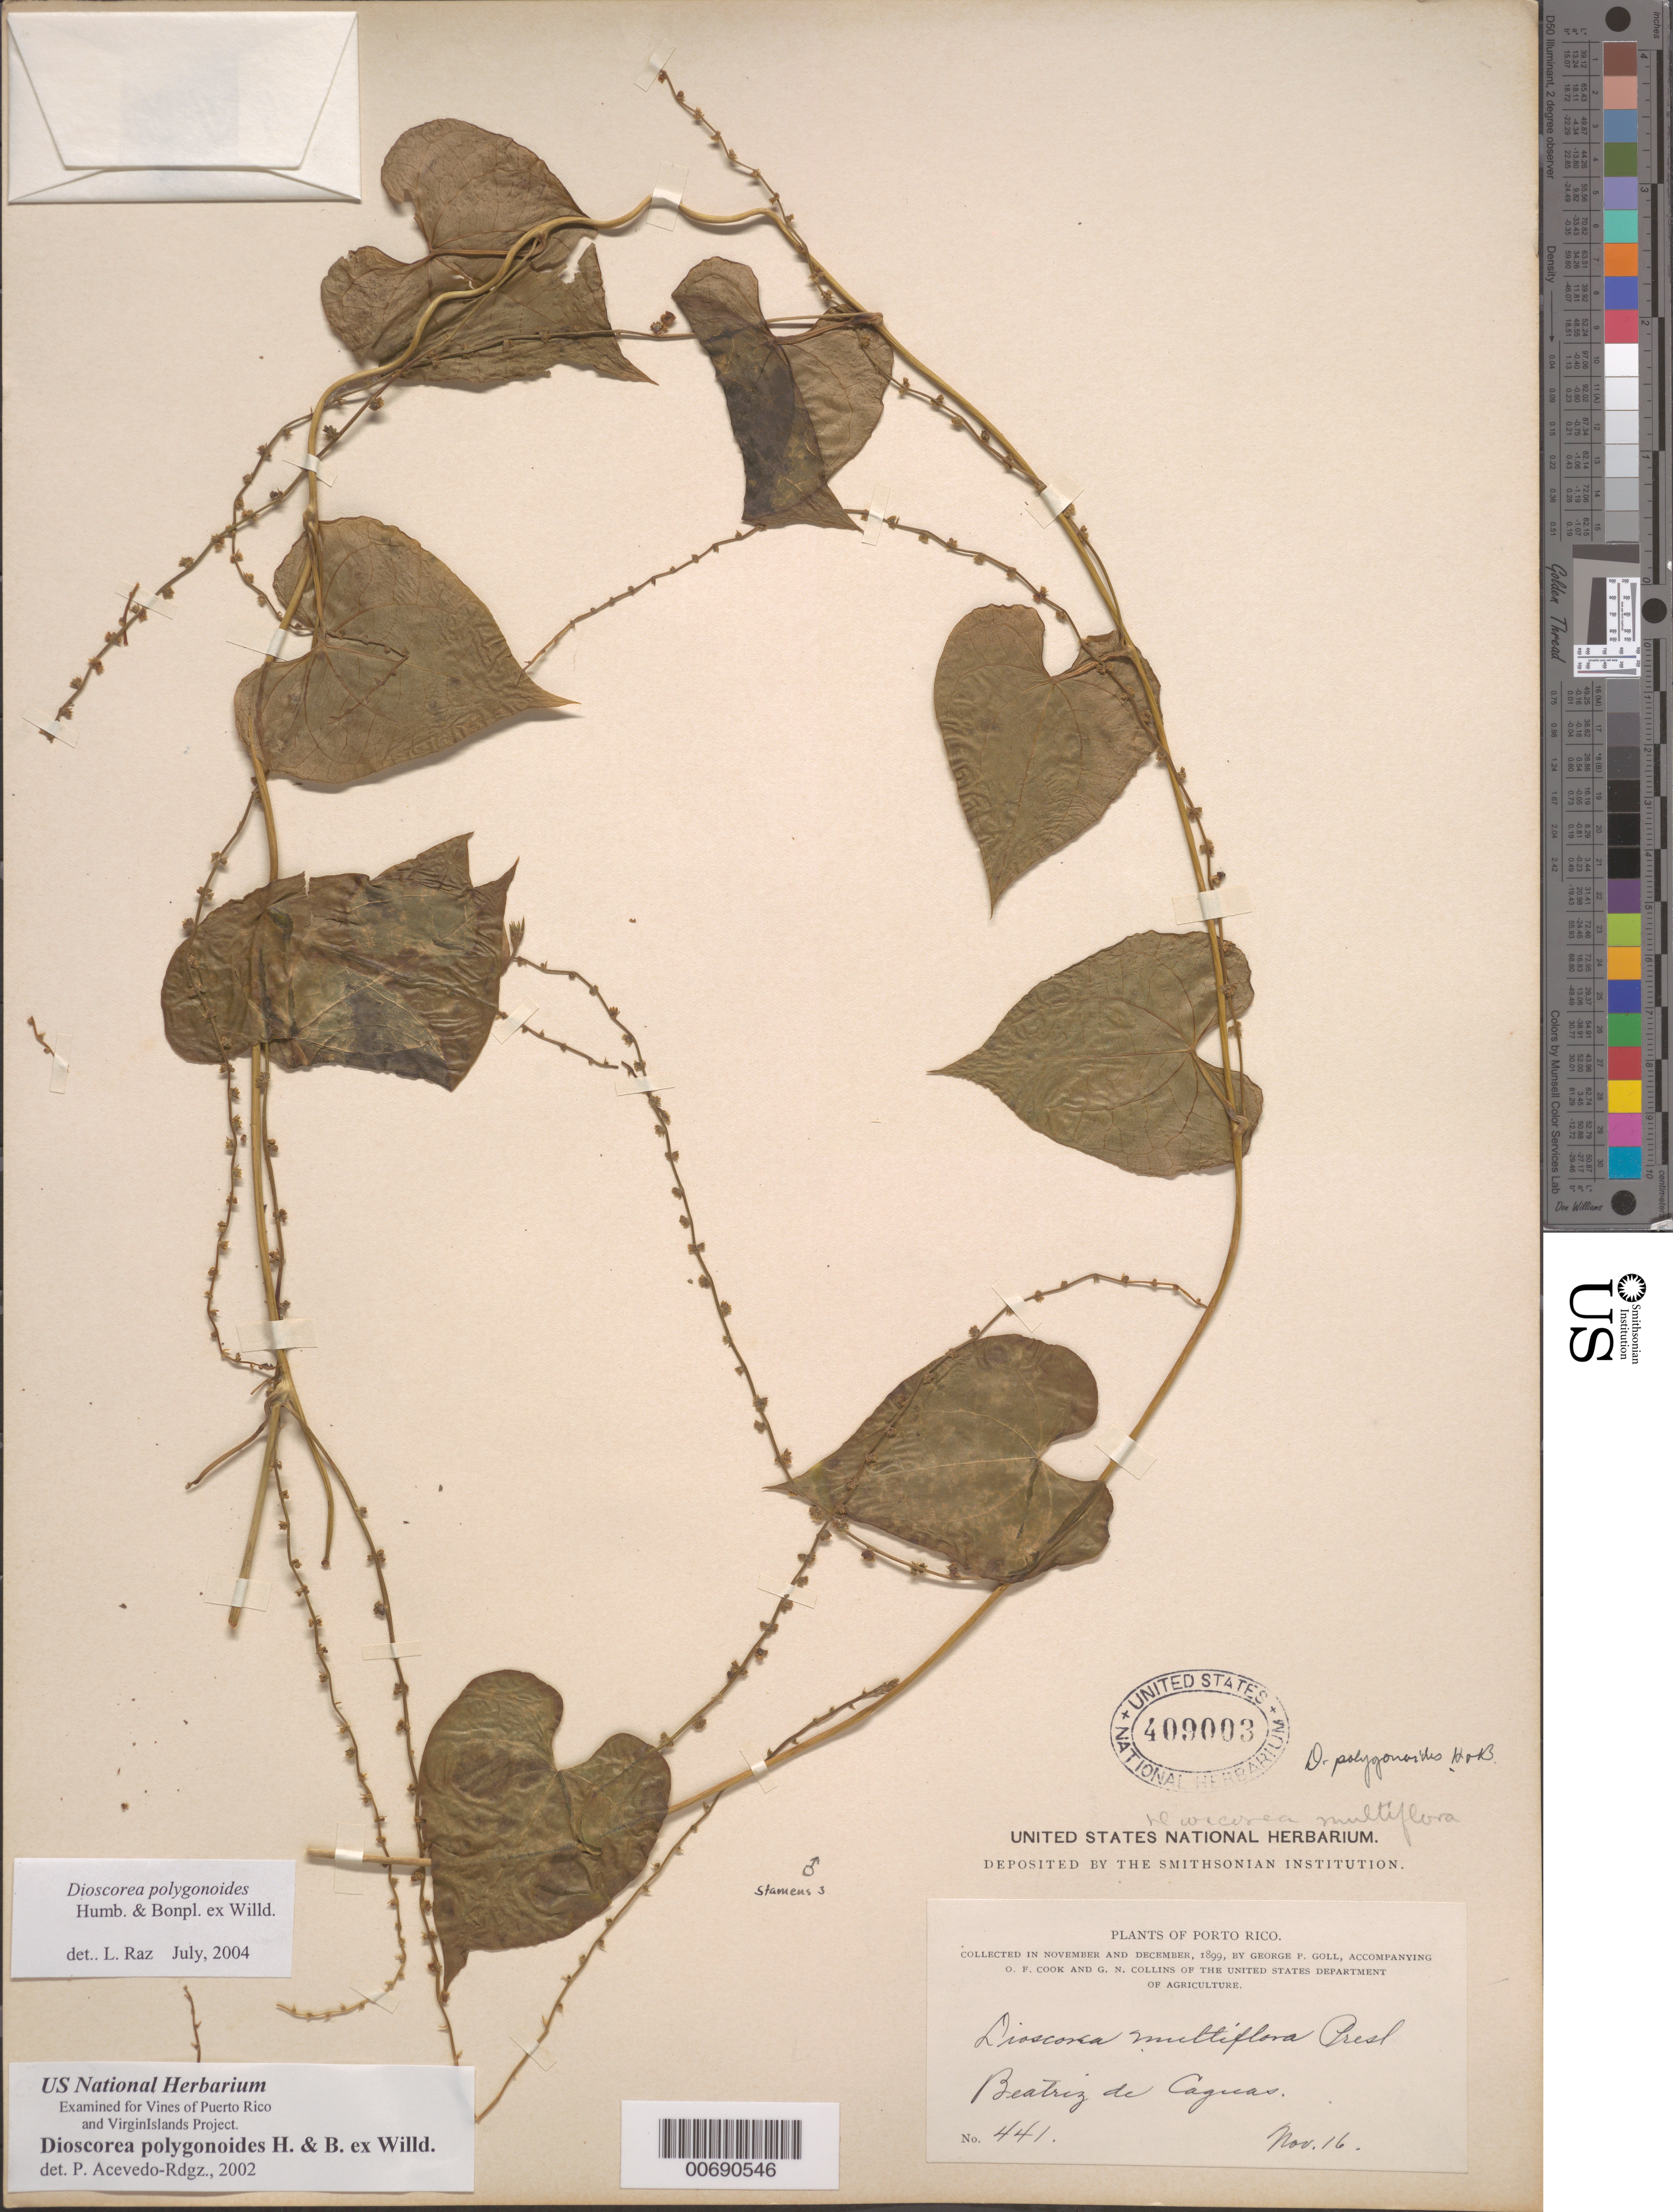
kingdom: Plantae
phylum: Tracheophyta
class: Liliopsida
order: Dioscoreales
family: Dioscoreaceae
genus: Dioscorea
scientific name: Dioscorea polygonoides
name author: Humb. & Bonpl. ex Willd.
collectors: G. P. Goll, O. F. Cook & G. Collins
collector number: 441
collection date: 1899-11-16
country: Puerto Rico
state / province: Caguas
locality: Porto Rico. Beatriz de Caguas.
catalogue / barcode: US 409003